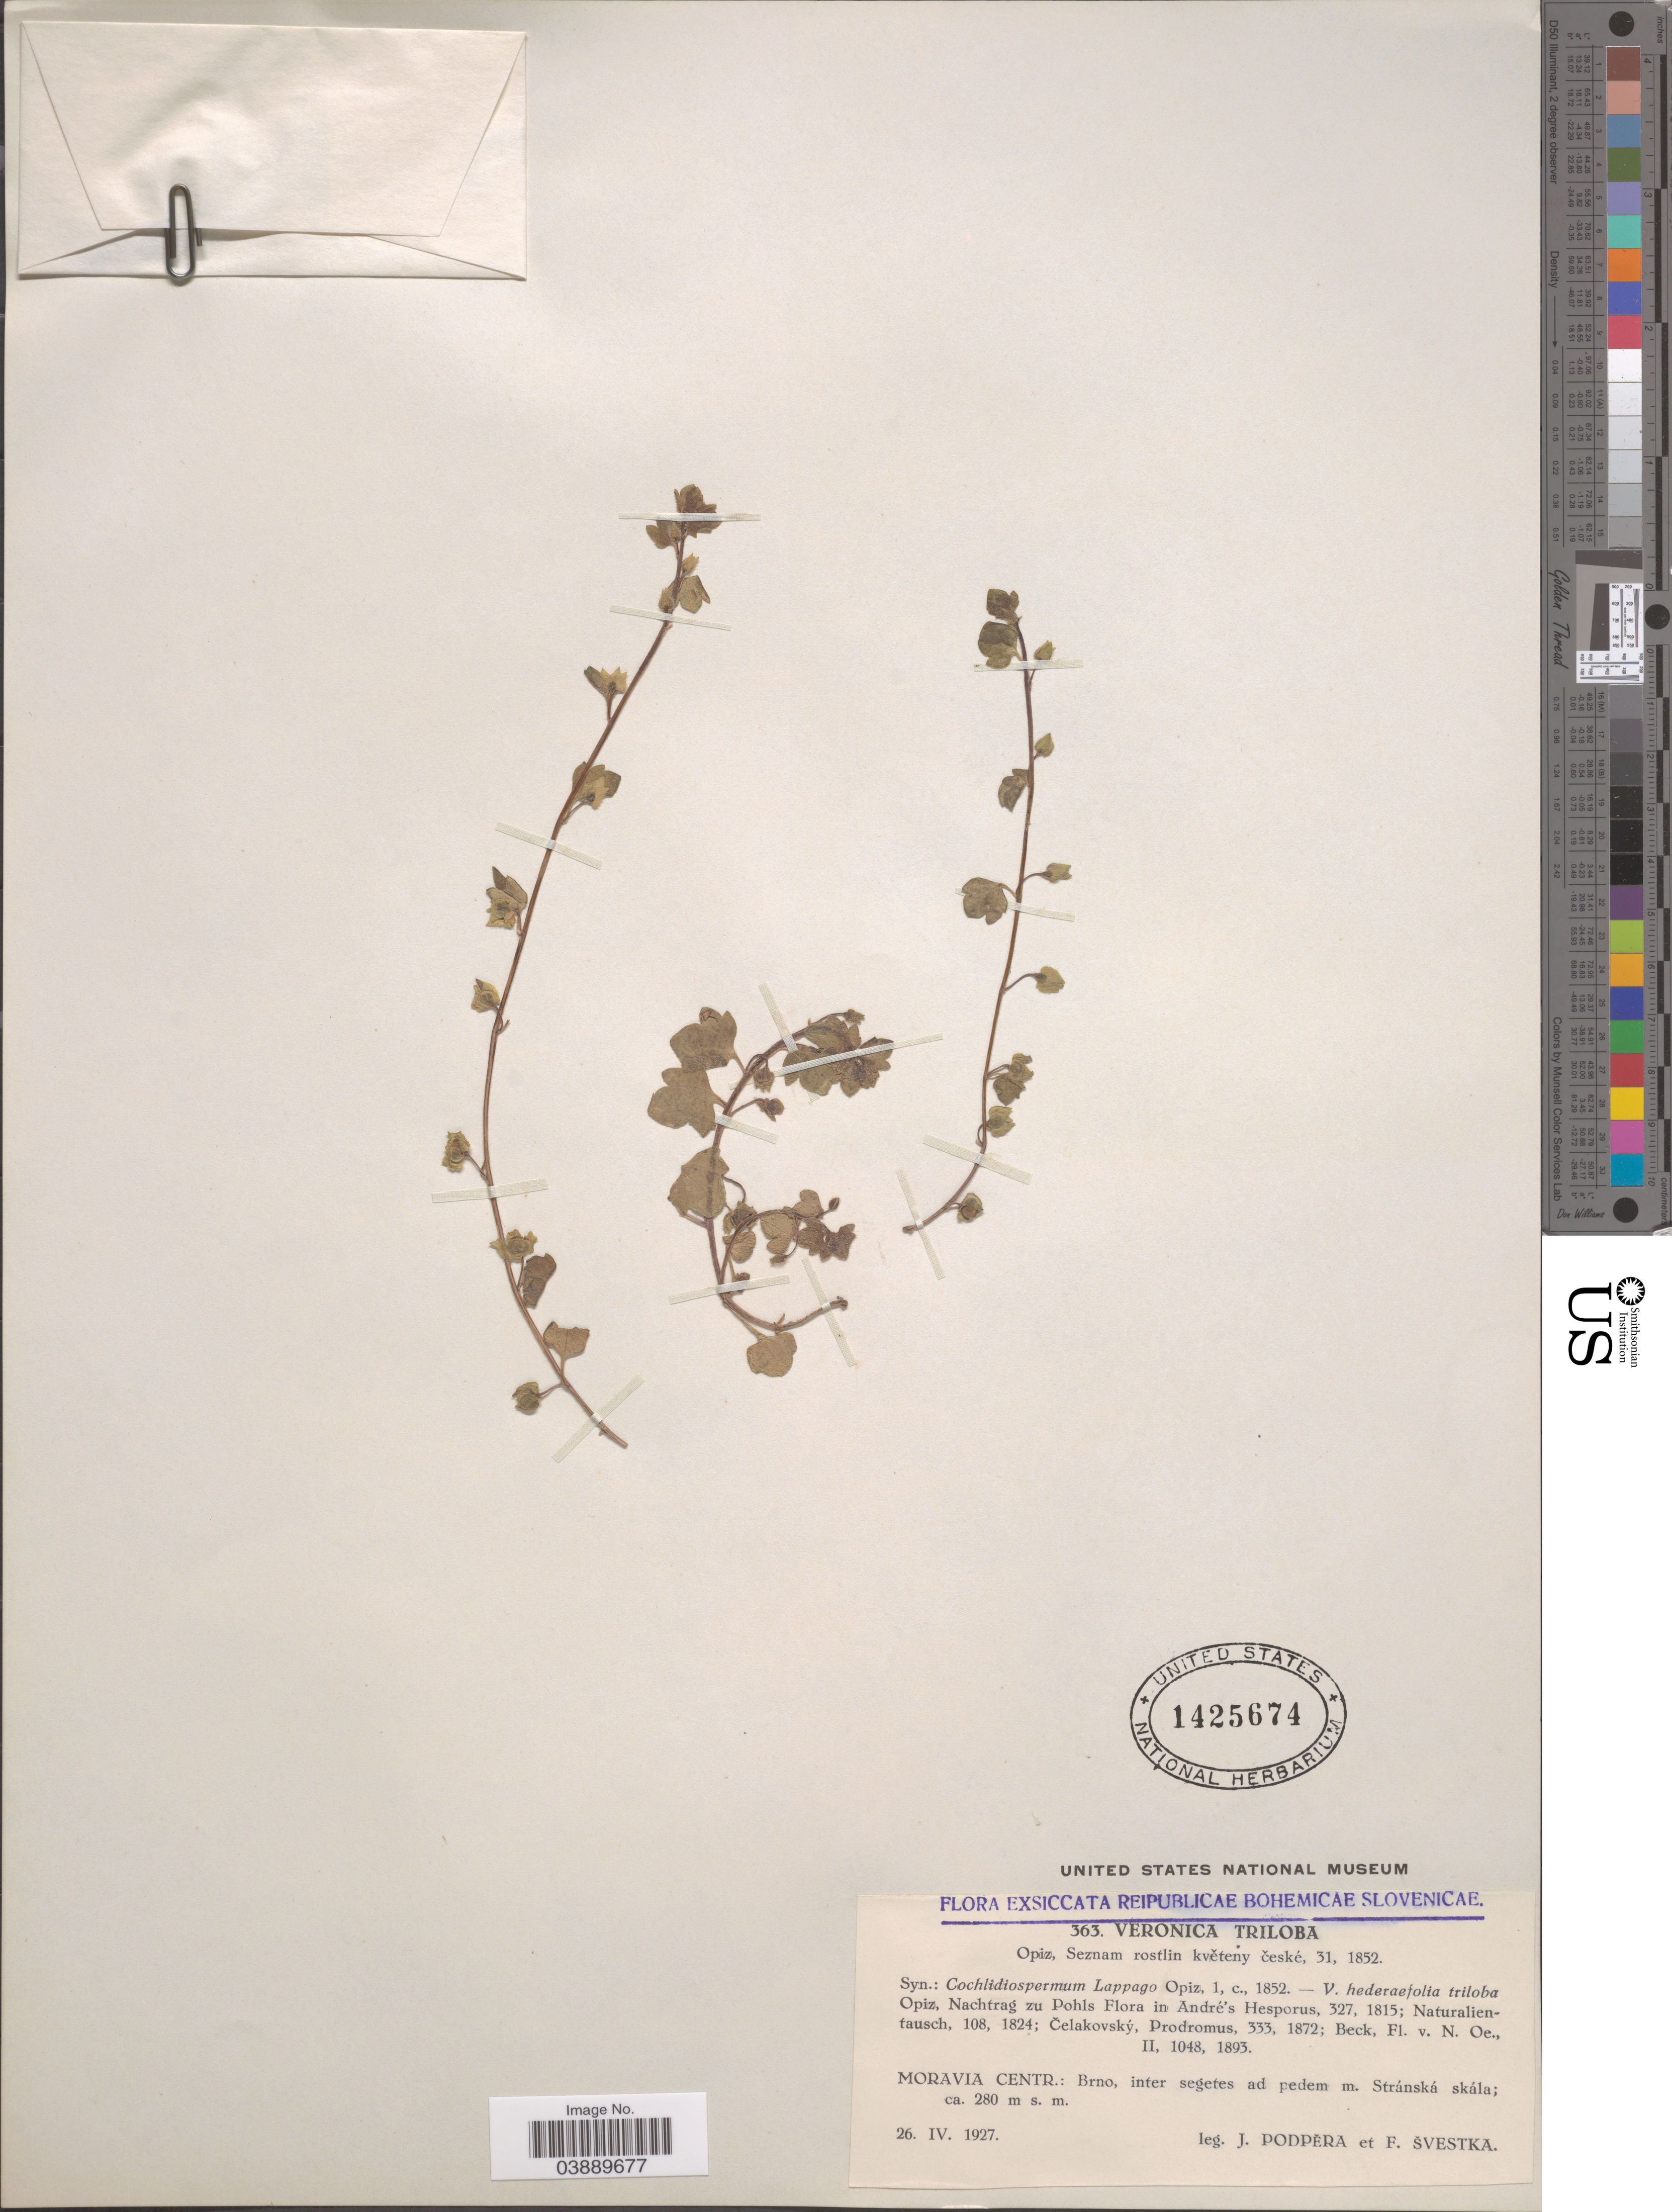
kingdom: Plantae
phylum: Tracheophyta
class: Magnoliopsida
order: Lamiales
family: Plantaginaceae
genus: Veronica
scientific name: Veronica triloba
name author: Opiz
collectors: J. Podpera & F. Svestka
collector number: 363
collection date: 1927-04-26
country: Czechia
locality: Reipublicae Bohemicae Slovenicae. Moravia Centr.: Brno, inter segetes ad pedem m. Stránská skála.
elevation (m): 280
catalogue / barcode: US 1425674